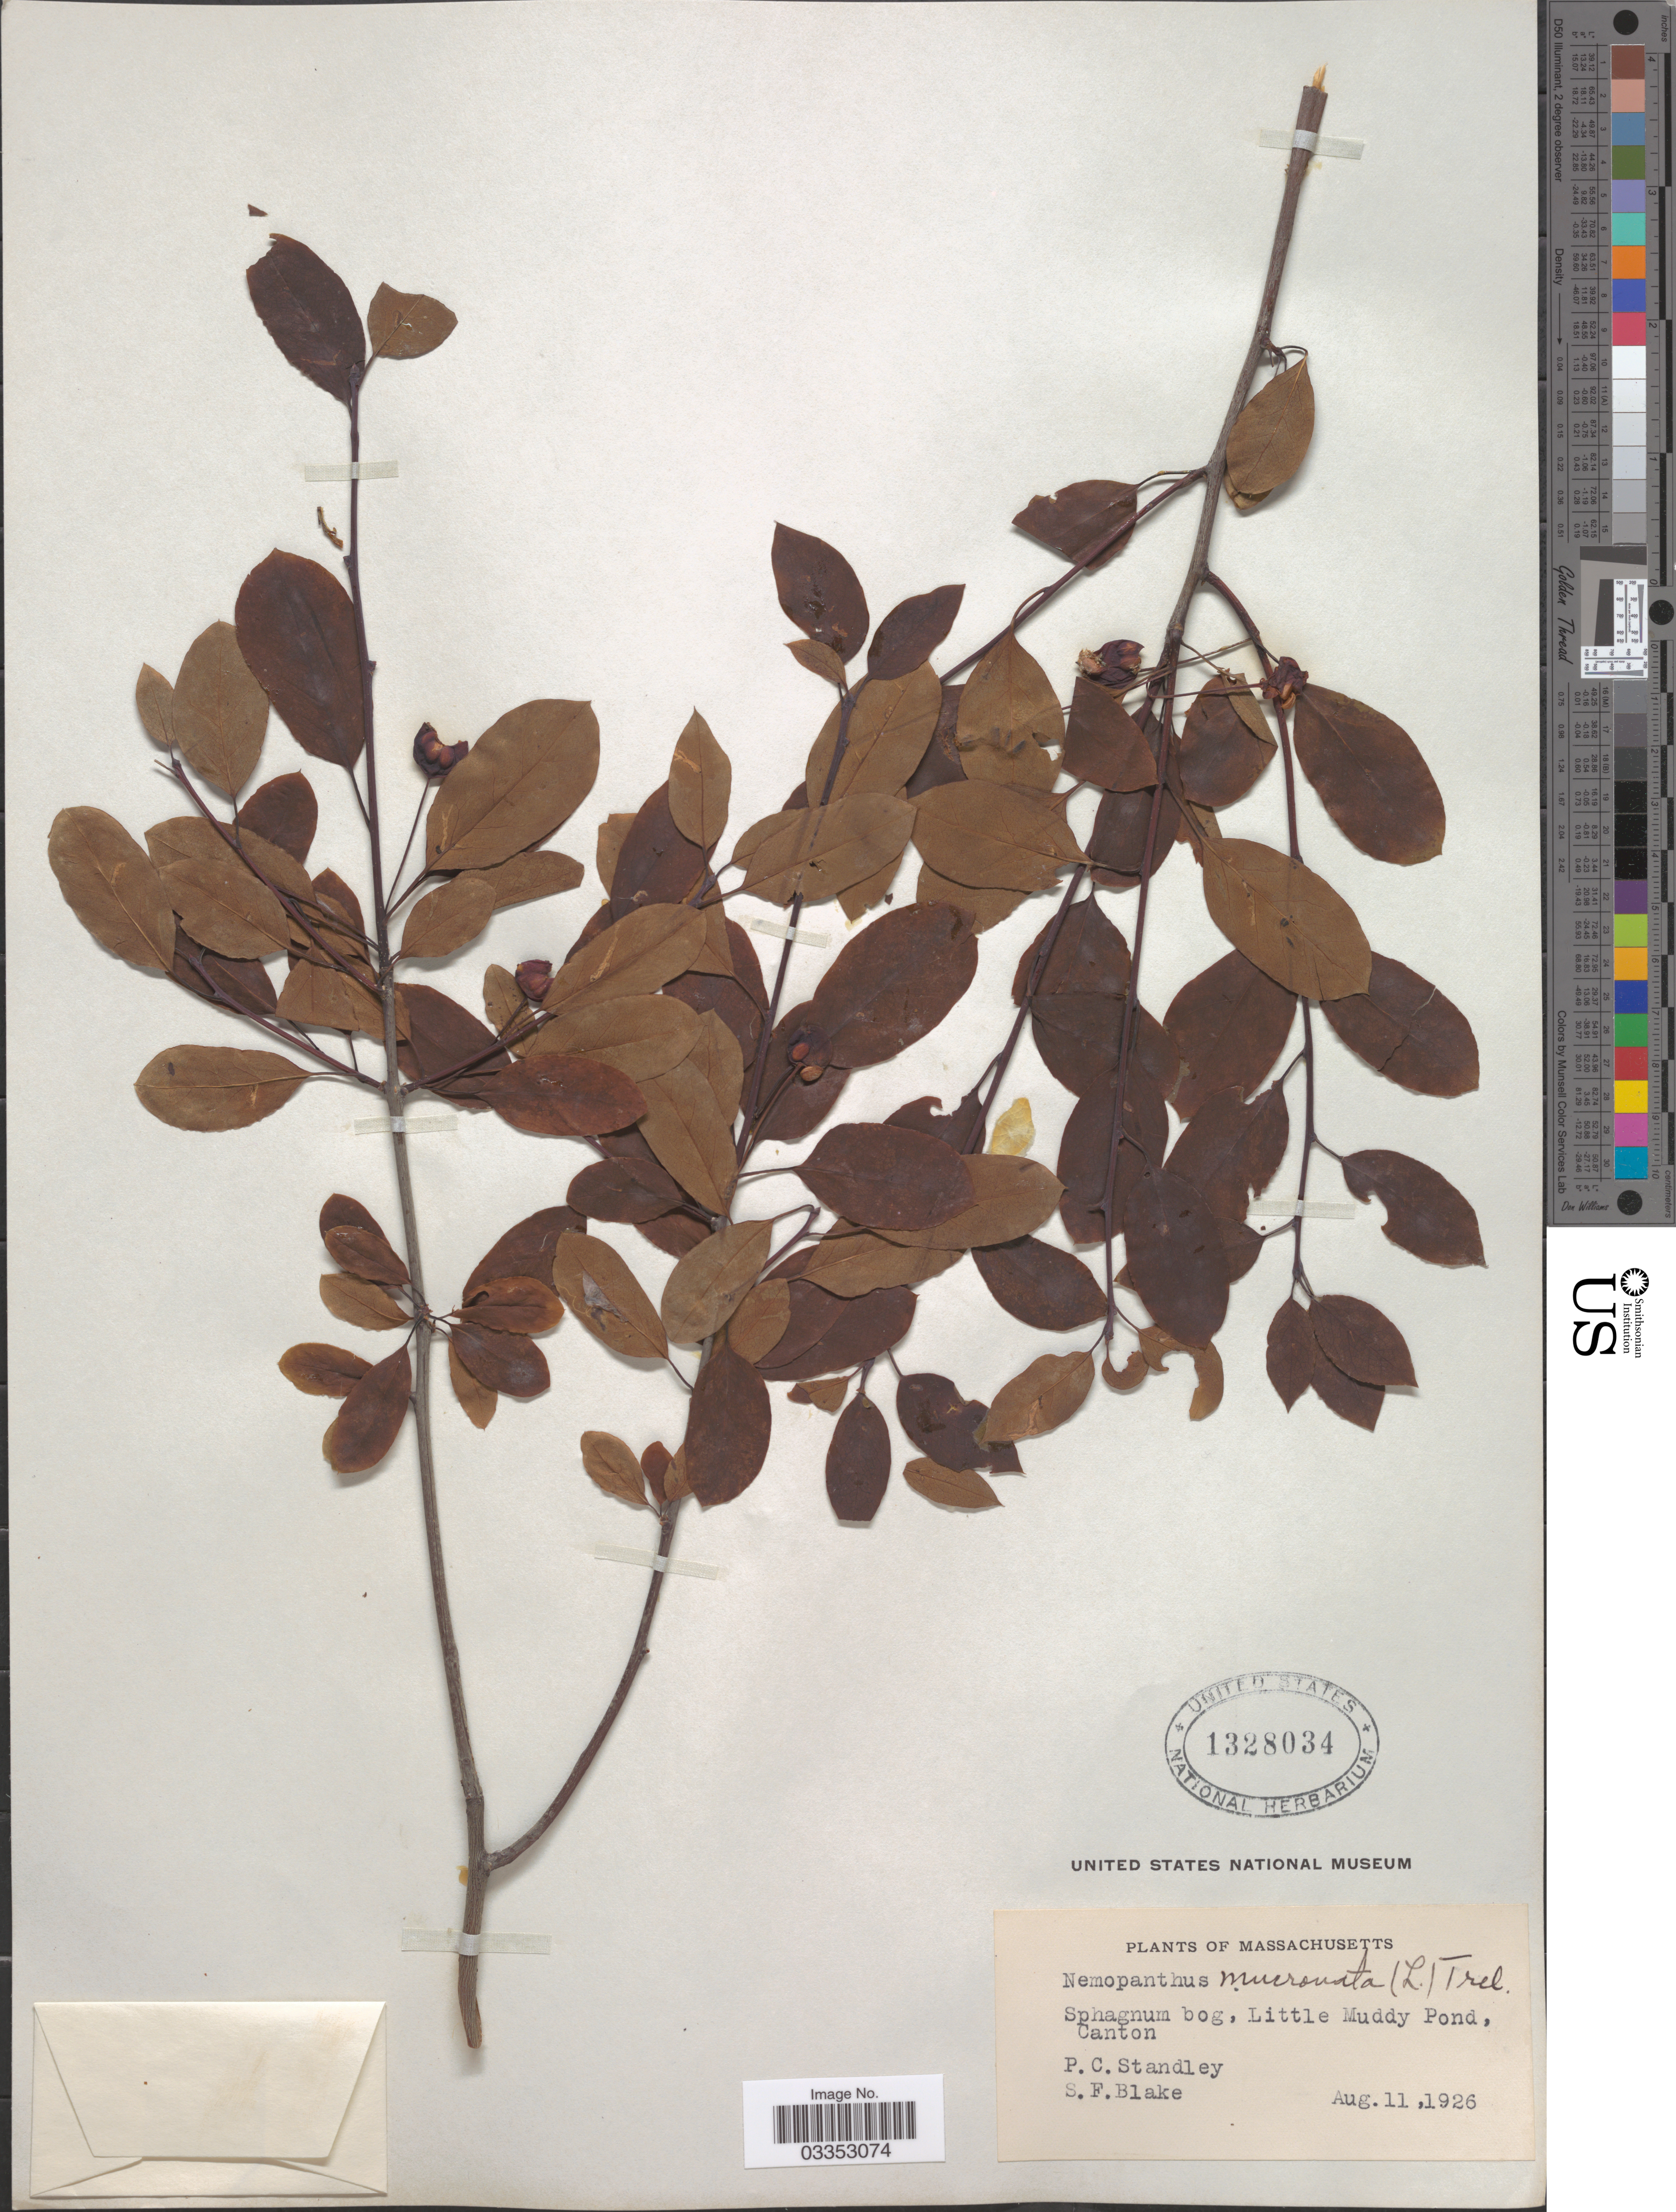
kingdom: Plantae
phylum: Tracheophyta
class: Magnoliopsida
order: Aquifoliales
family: Aquifoliaceae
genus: Nemopanthus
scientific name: Nemopanthus mucronatus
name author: (L.) Trel.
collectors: P. C. Standley & S. Blake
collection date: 1926-08-11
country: United States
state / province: Massachusetts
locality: Sphagnum bog, Little Muddy Pond, Canton.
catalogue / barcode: US 1328034